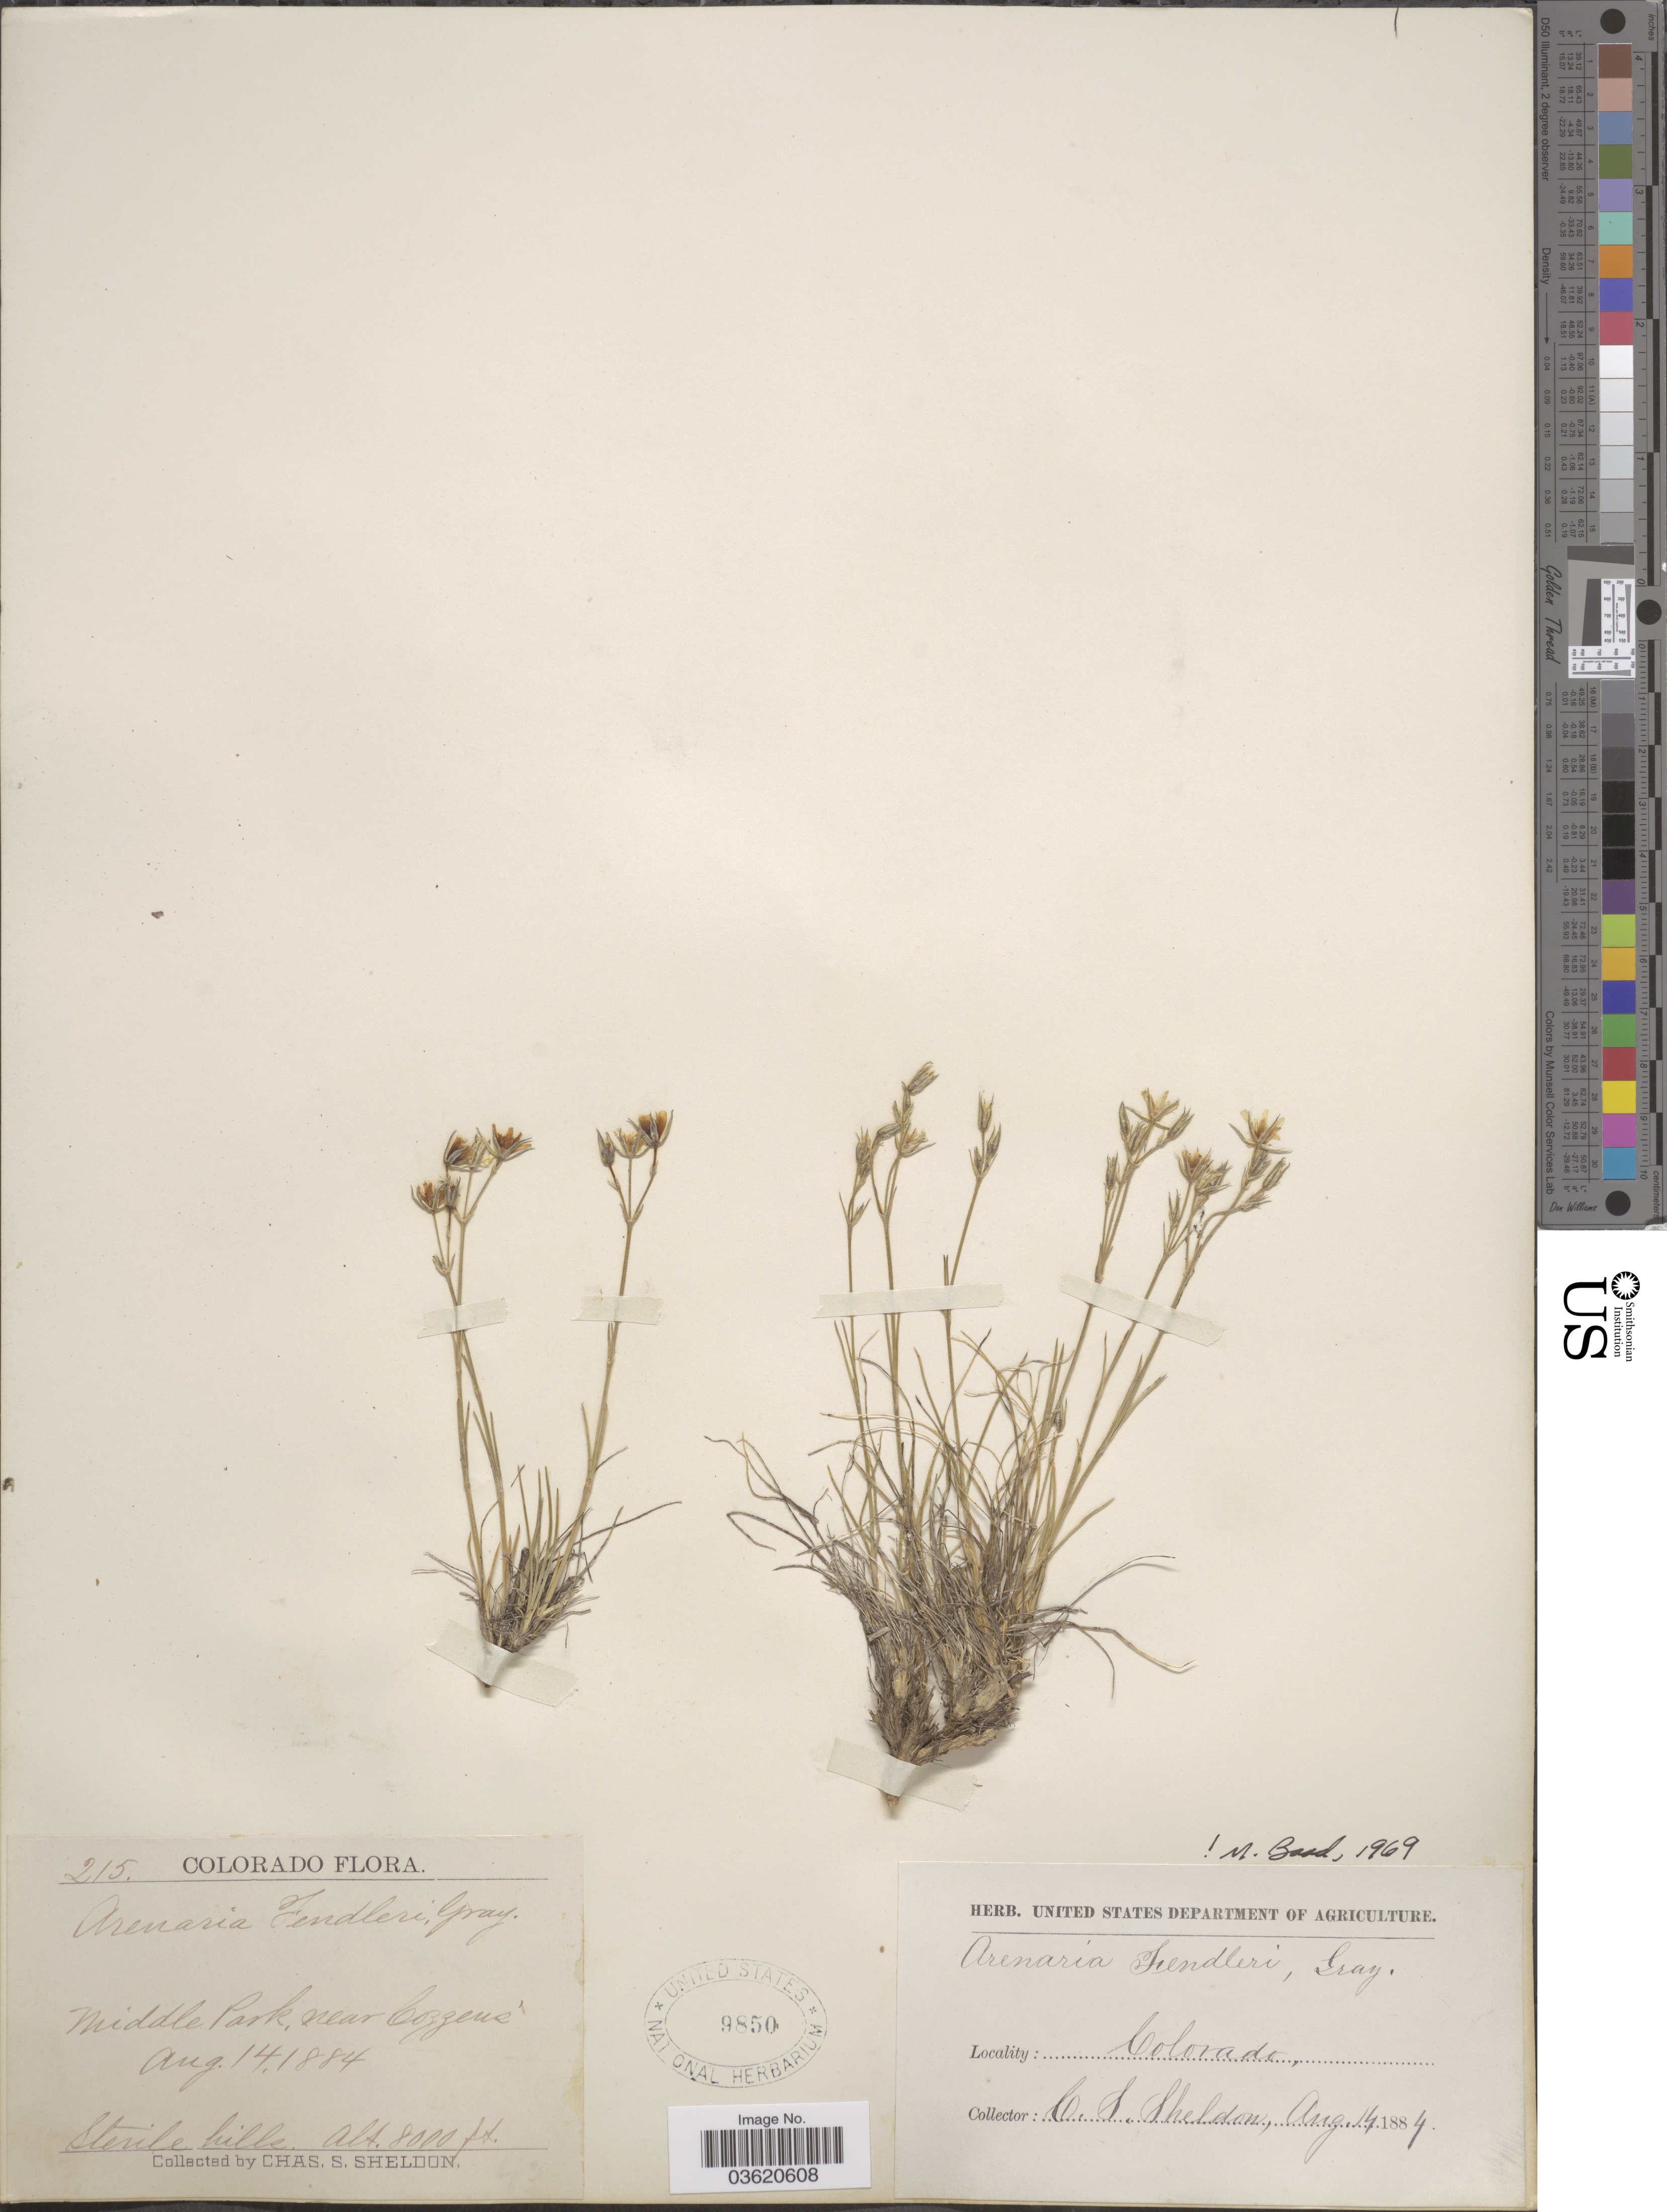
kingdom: Plantae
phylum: Tracheophyta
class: Magnoliopsida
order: Caryophyllales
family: Caryophyllaceae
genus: Eremogone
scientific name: Eremogone fendleri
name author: (A. Gray) Ikonn.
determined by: U.S. National Herbarium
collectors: C. S. Sheldon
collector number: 215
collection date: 1884-08-14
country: United States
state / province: Colorado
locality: Middle Park, near Cozzen's.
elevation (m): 2438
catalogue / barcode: US 9850